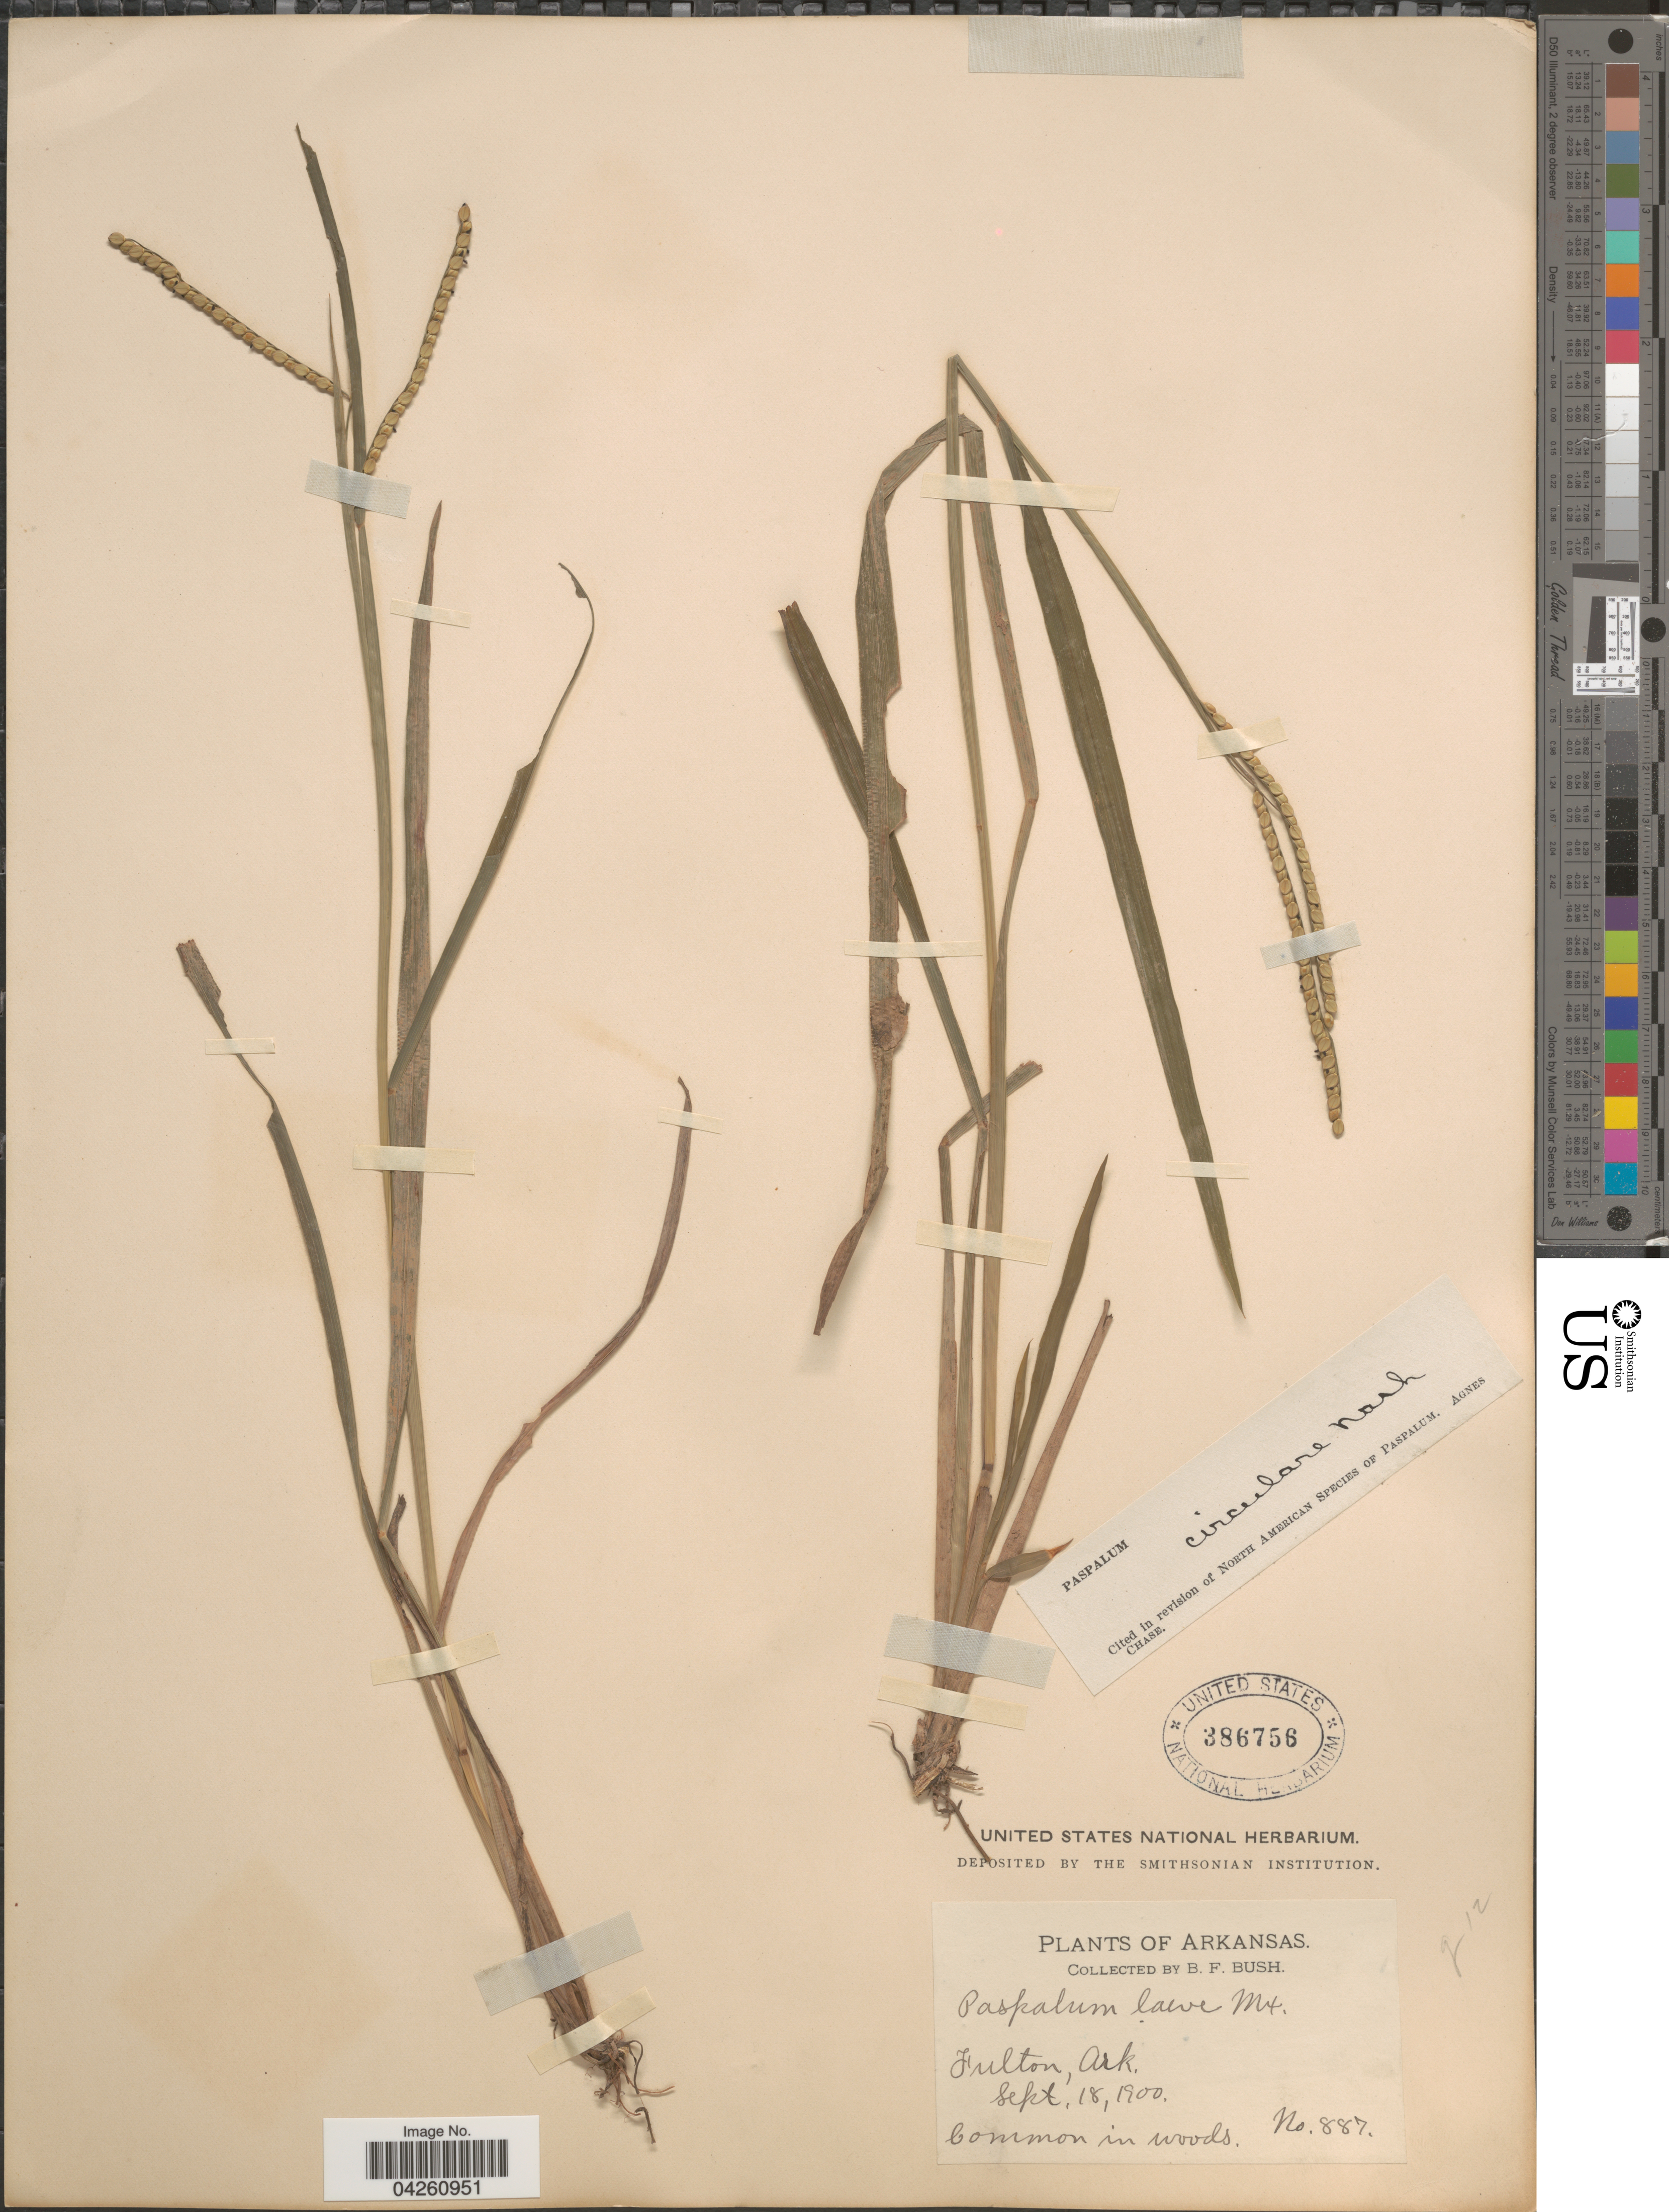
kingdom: Plantae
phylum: Tracheophyta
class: Liliopsida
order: Poales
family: Poaceae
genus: Paspalum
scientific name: Paspalum circulare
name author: Nash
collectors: B. F. Bush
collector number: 887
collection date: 1900-09-18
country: United States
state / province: Arkansas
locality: Fulton.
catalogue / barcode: US 386756